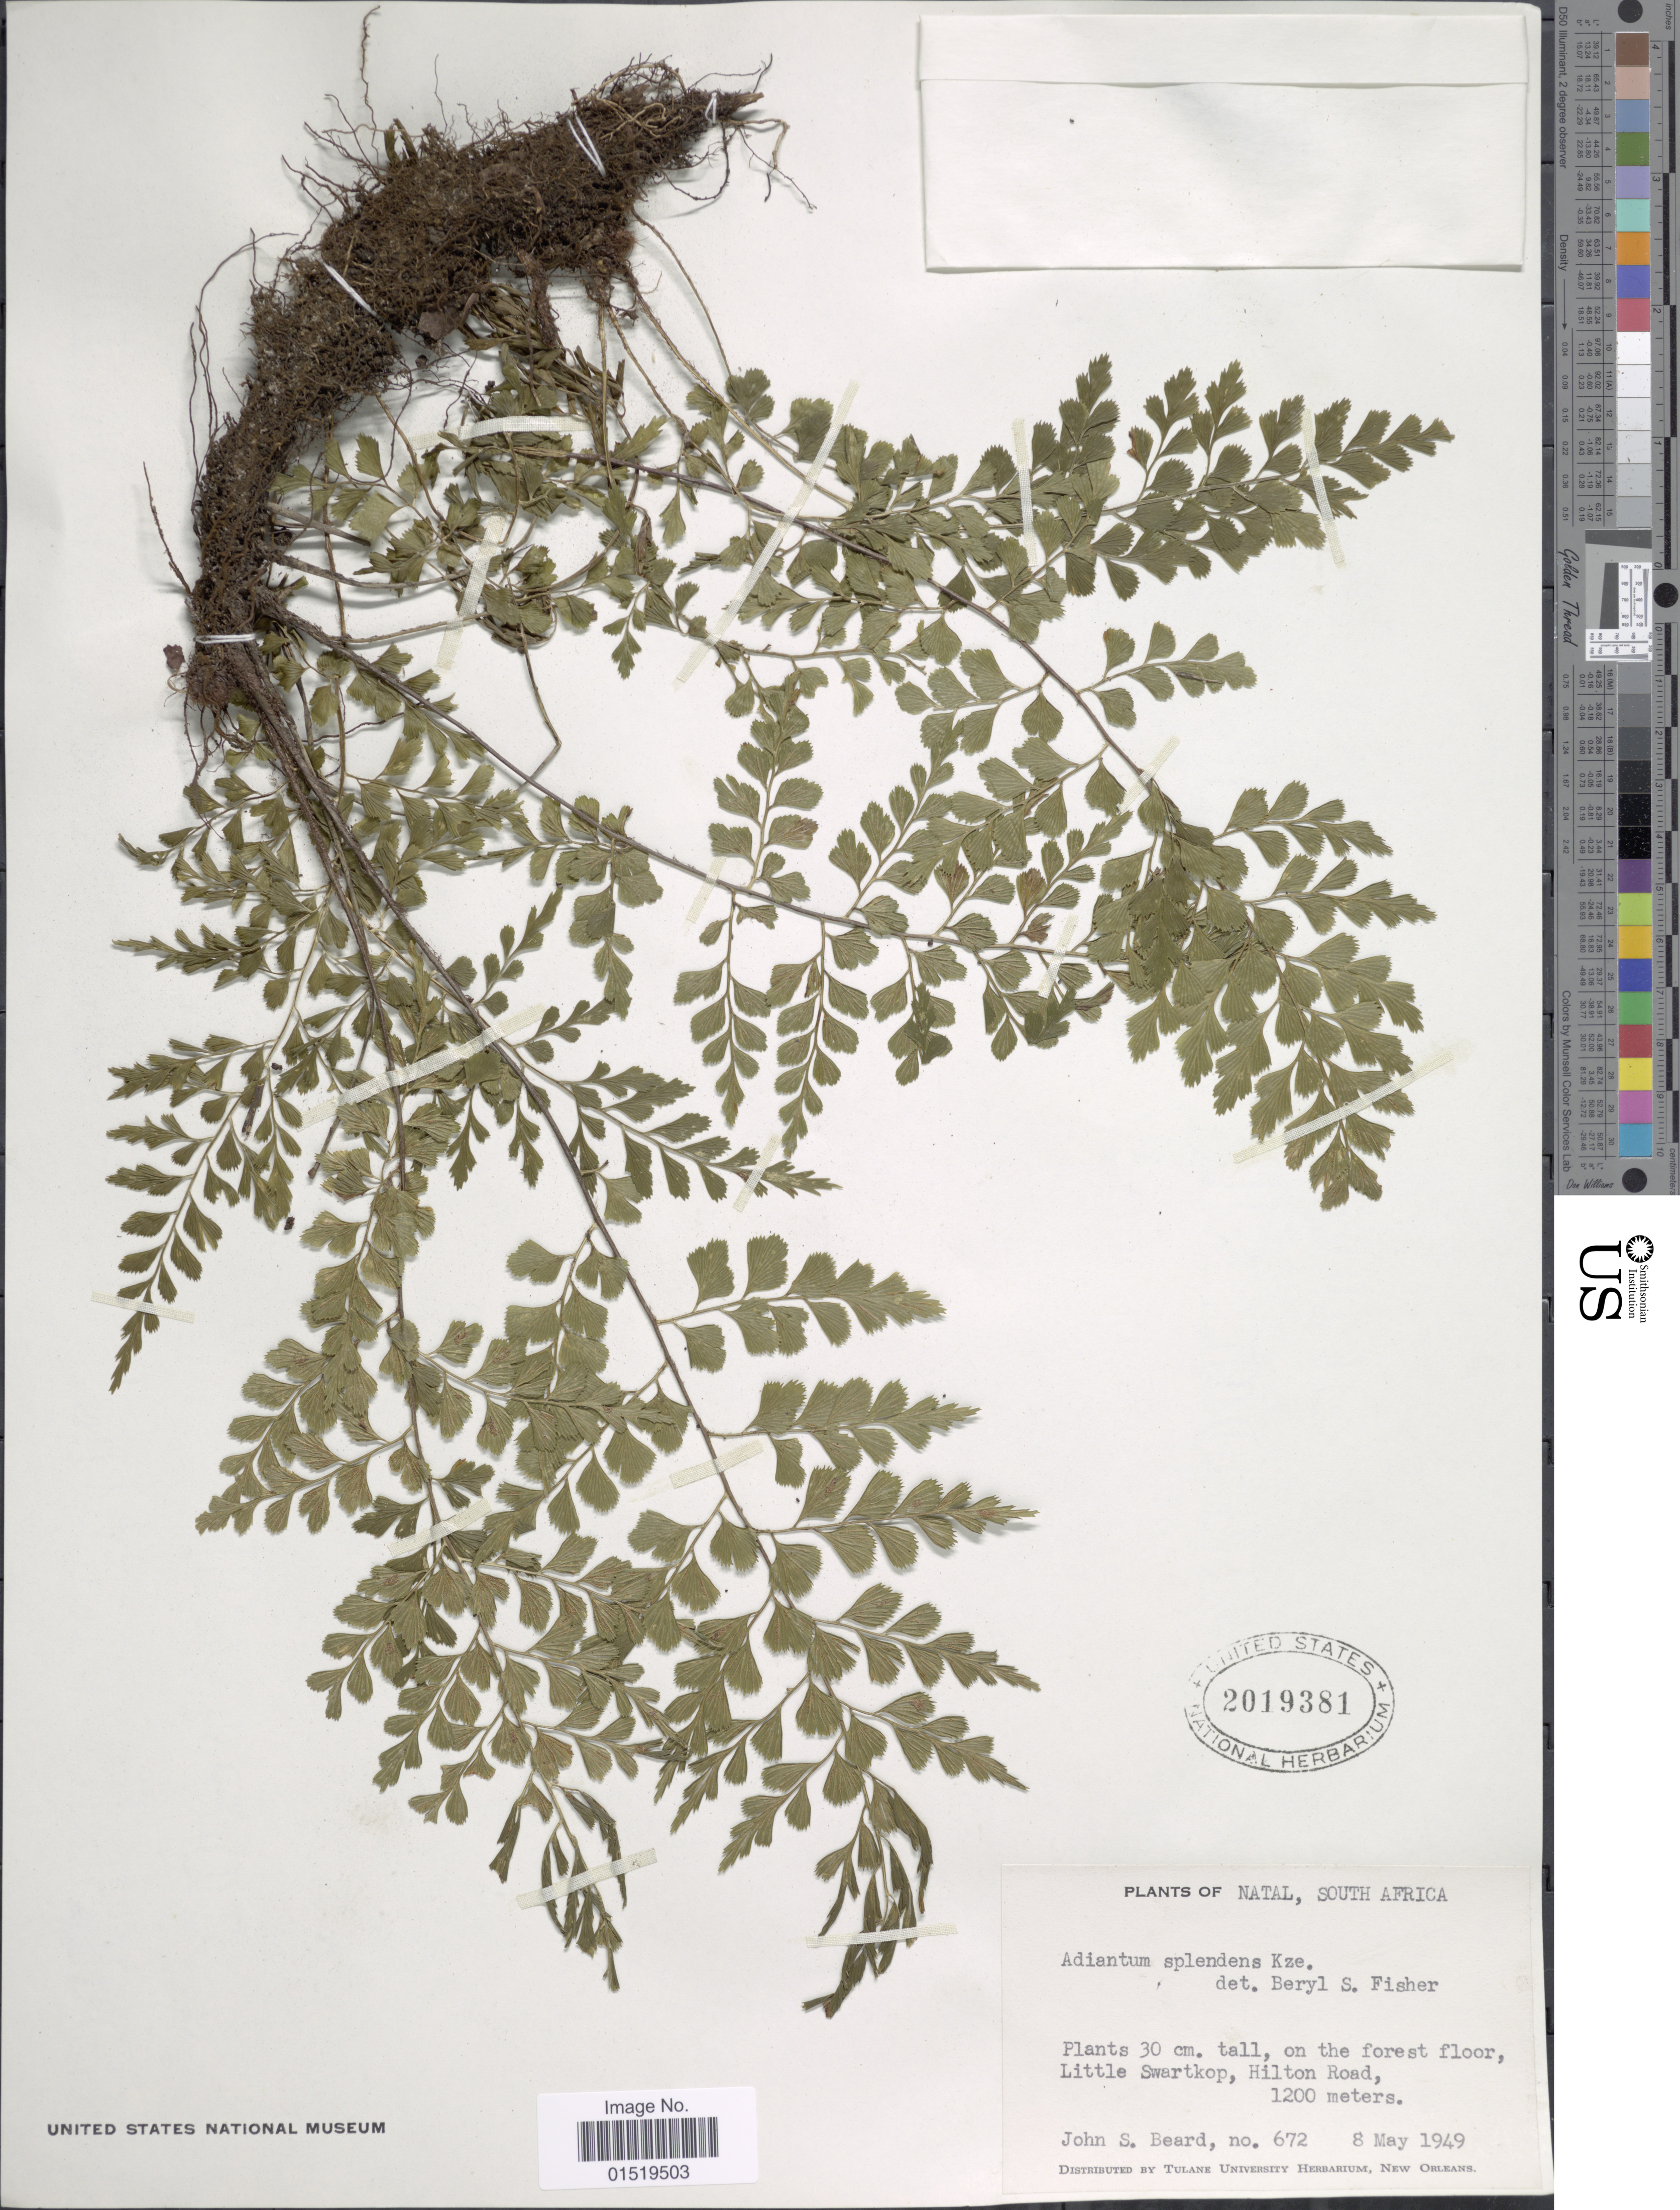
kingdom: Plantae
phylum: Tracheophyta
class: Polypodiopsida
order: Polypodiales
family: Aspleniaceae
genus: Asplenium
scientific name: Asplenium splendens subsp. splendens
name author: Kunze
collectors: J. Beard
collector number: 672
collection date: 1949-05-08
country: South Africa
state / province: KwaZulu-Natal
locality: Natal. Little Swartkop, Hilton Road.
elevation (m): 1200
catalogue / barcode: US 2019381